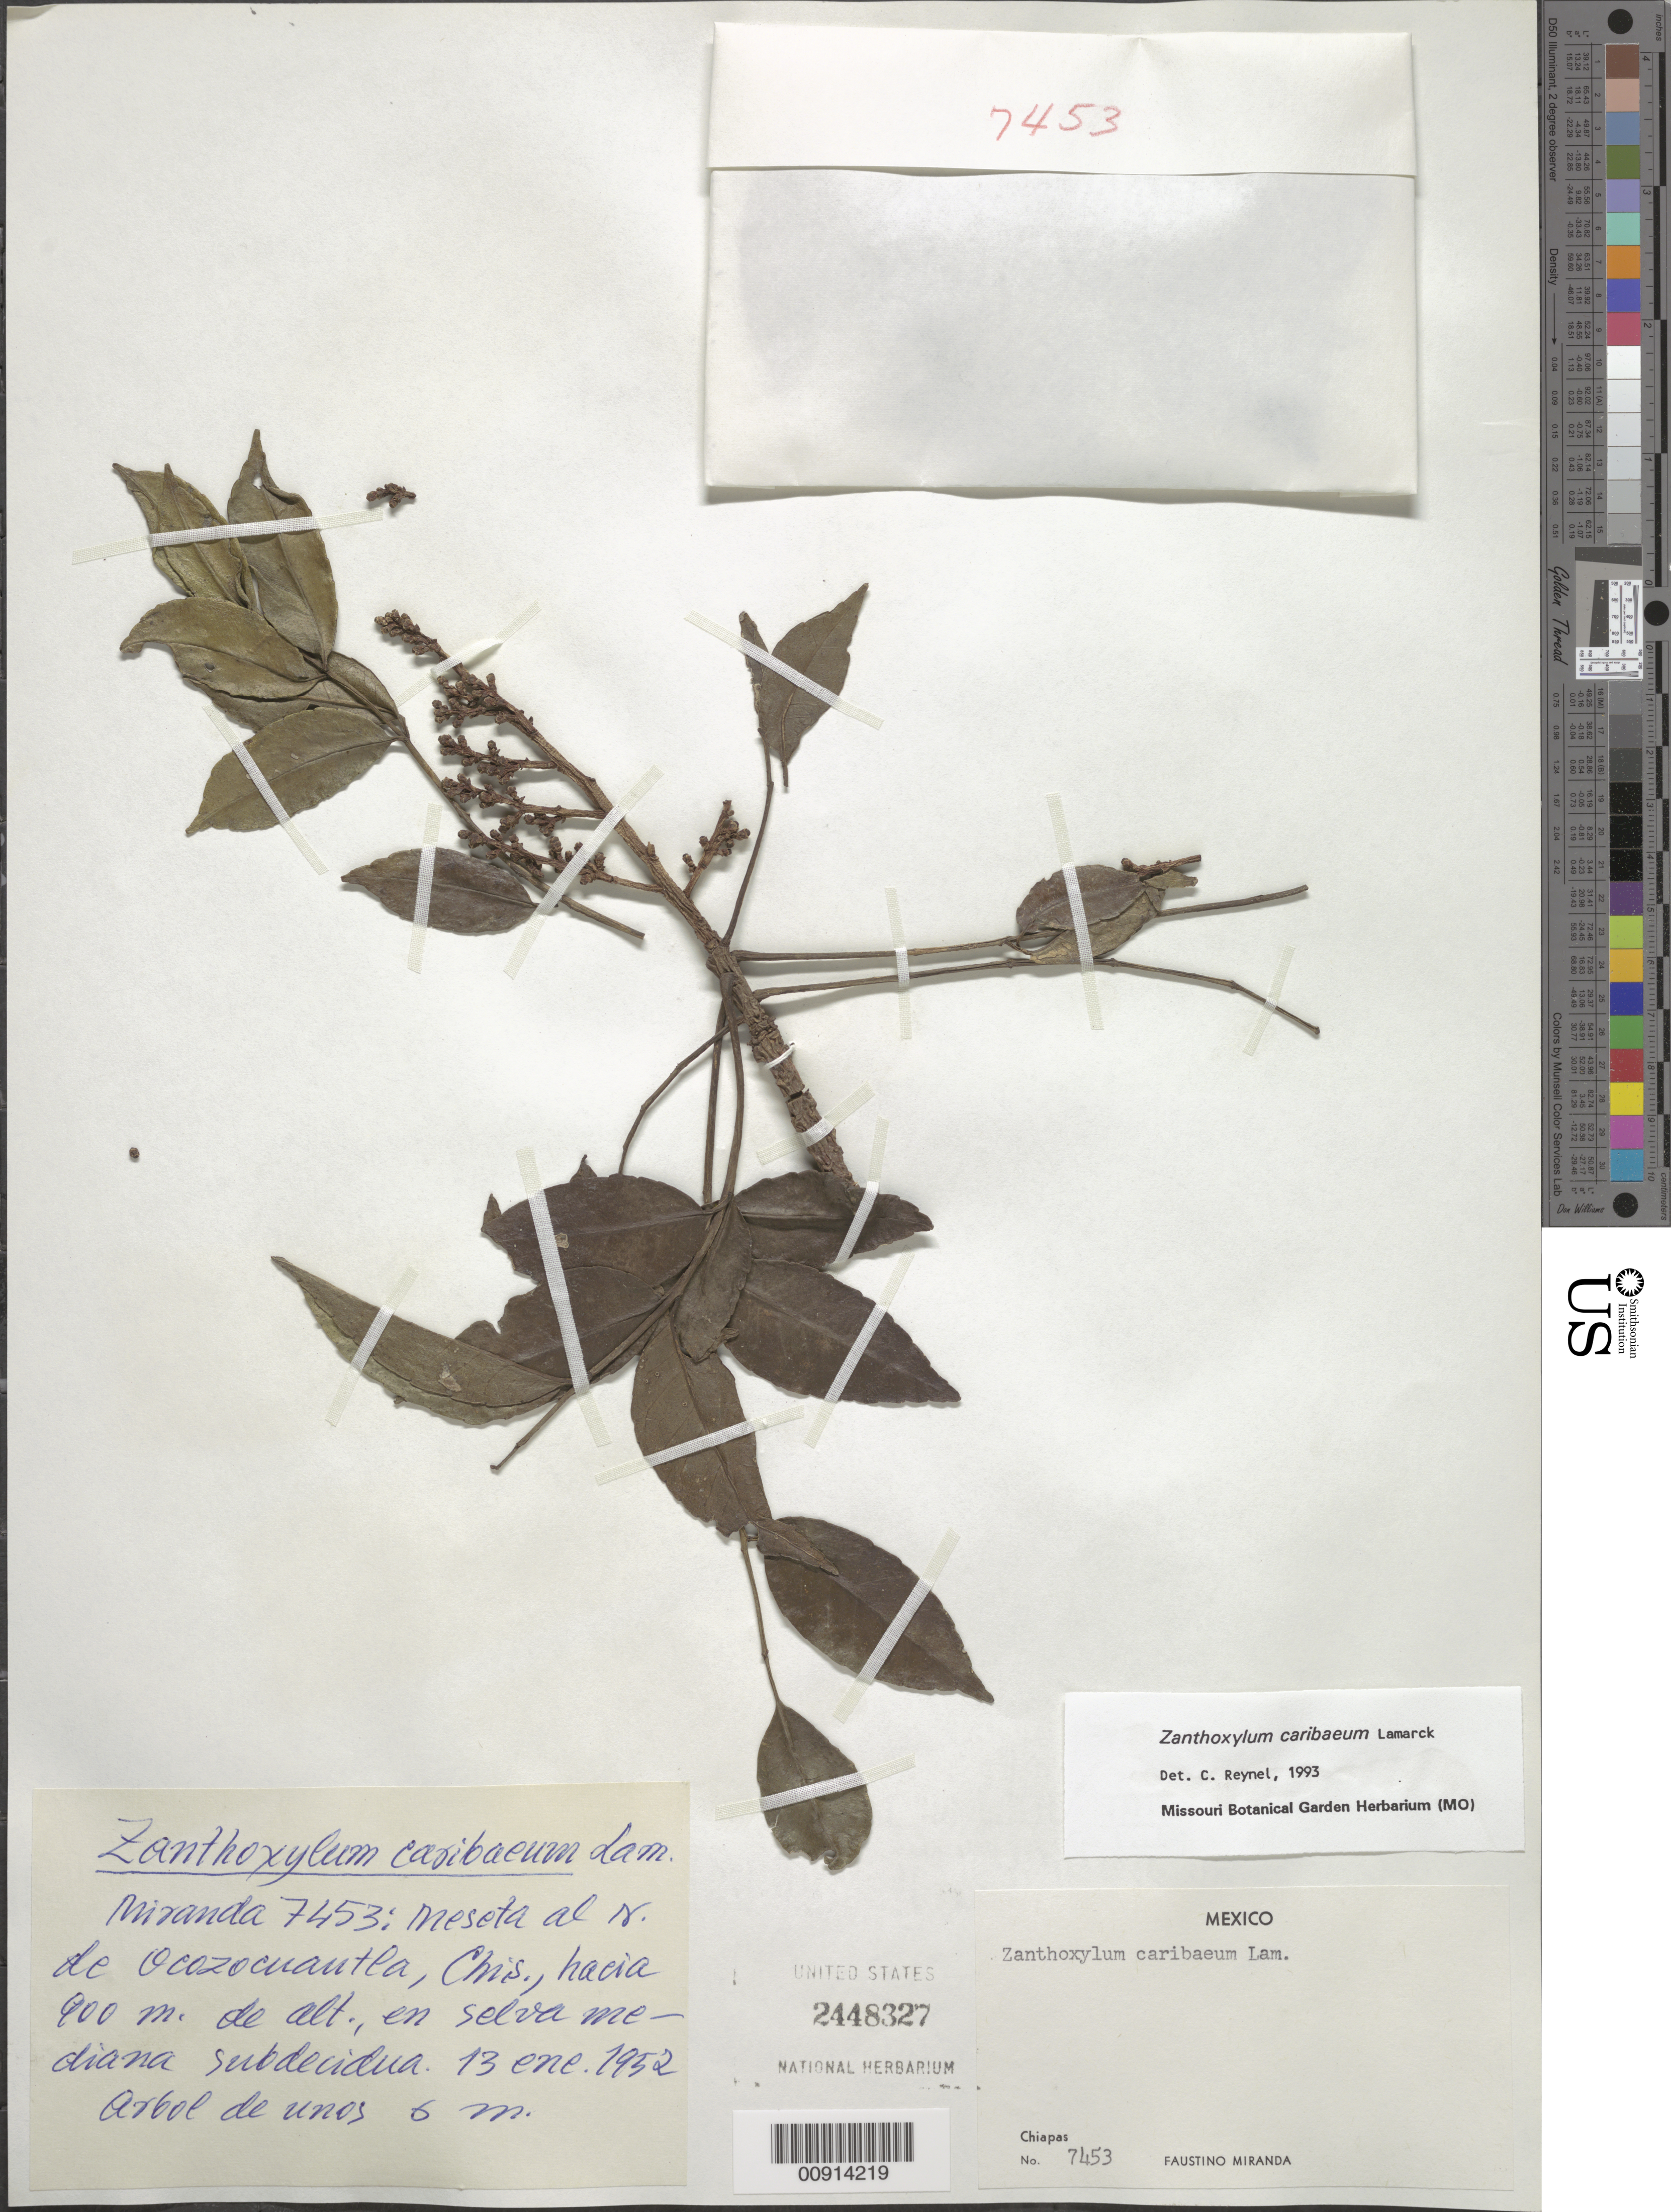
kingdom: Plantae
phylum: Tracheophyta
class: Magnoliopsida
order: Sapindales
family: Rutaceae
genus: Zanthoxylum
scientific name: Zanthoxylum caribaeum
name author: Lam.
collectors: Miranda G., F.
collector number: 7453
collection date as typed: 13 Jan 1952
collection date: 1952-01-13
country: Mexico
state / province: Chiapas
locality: Meseta al N. de Ocozocuautla, Chiapas.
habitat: En selva mediana subdecidua.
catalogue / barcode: US 2448327